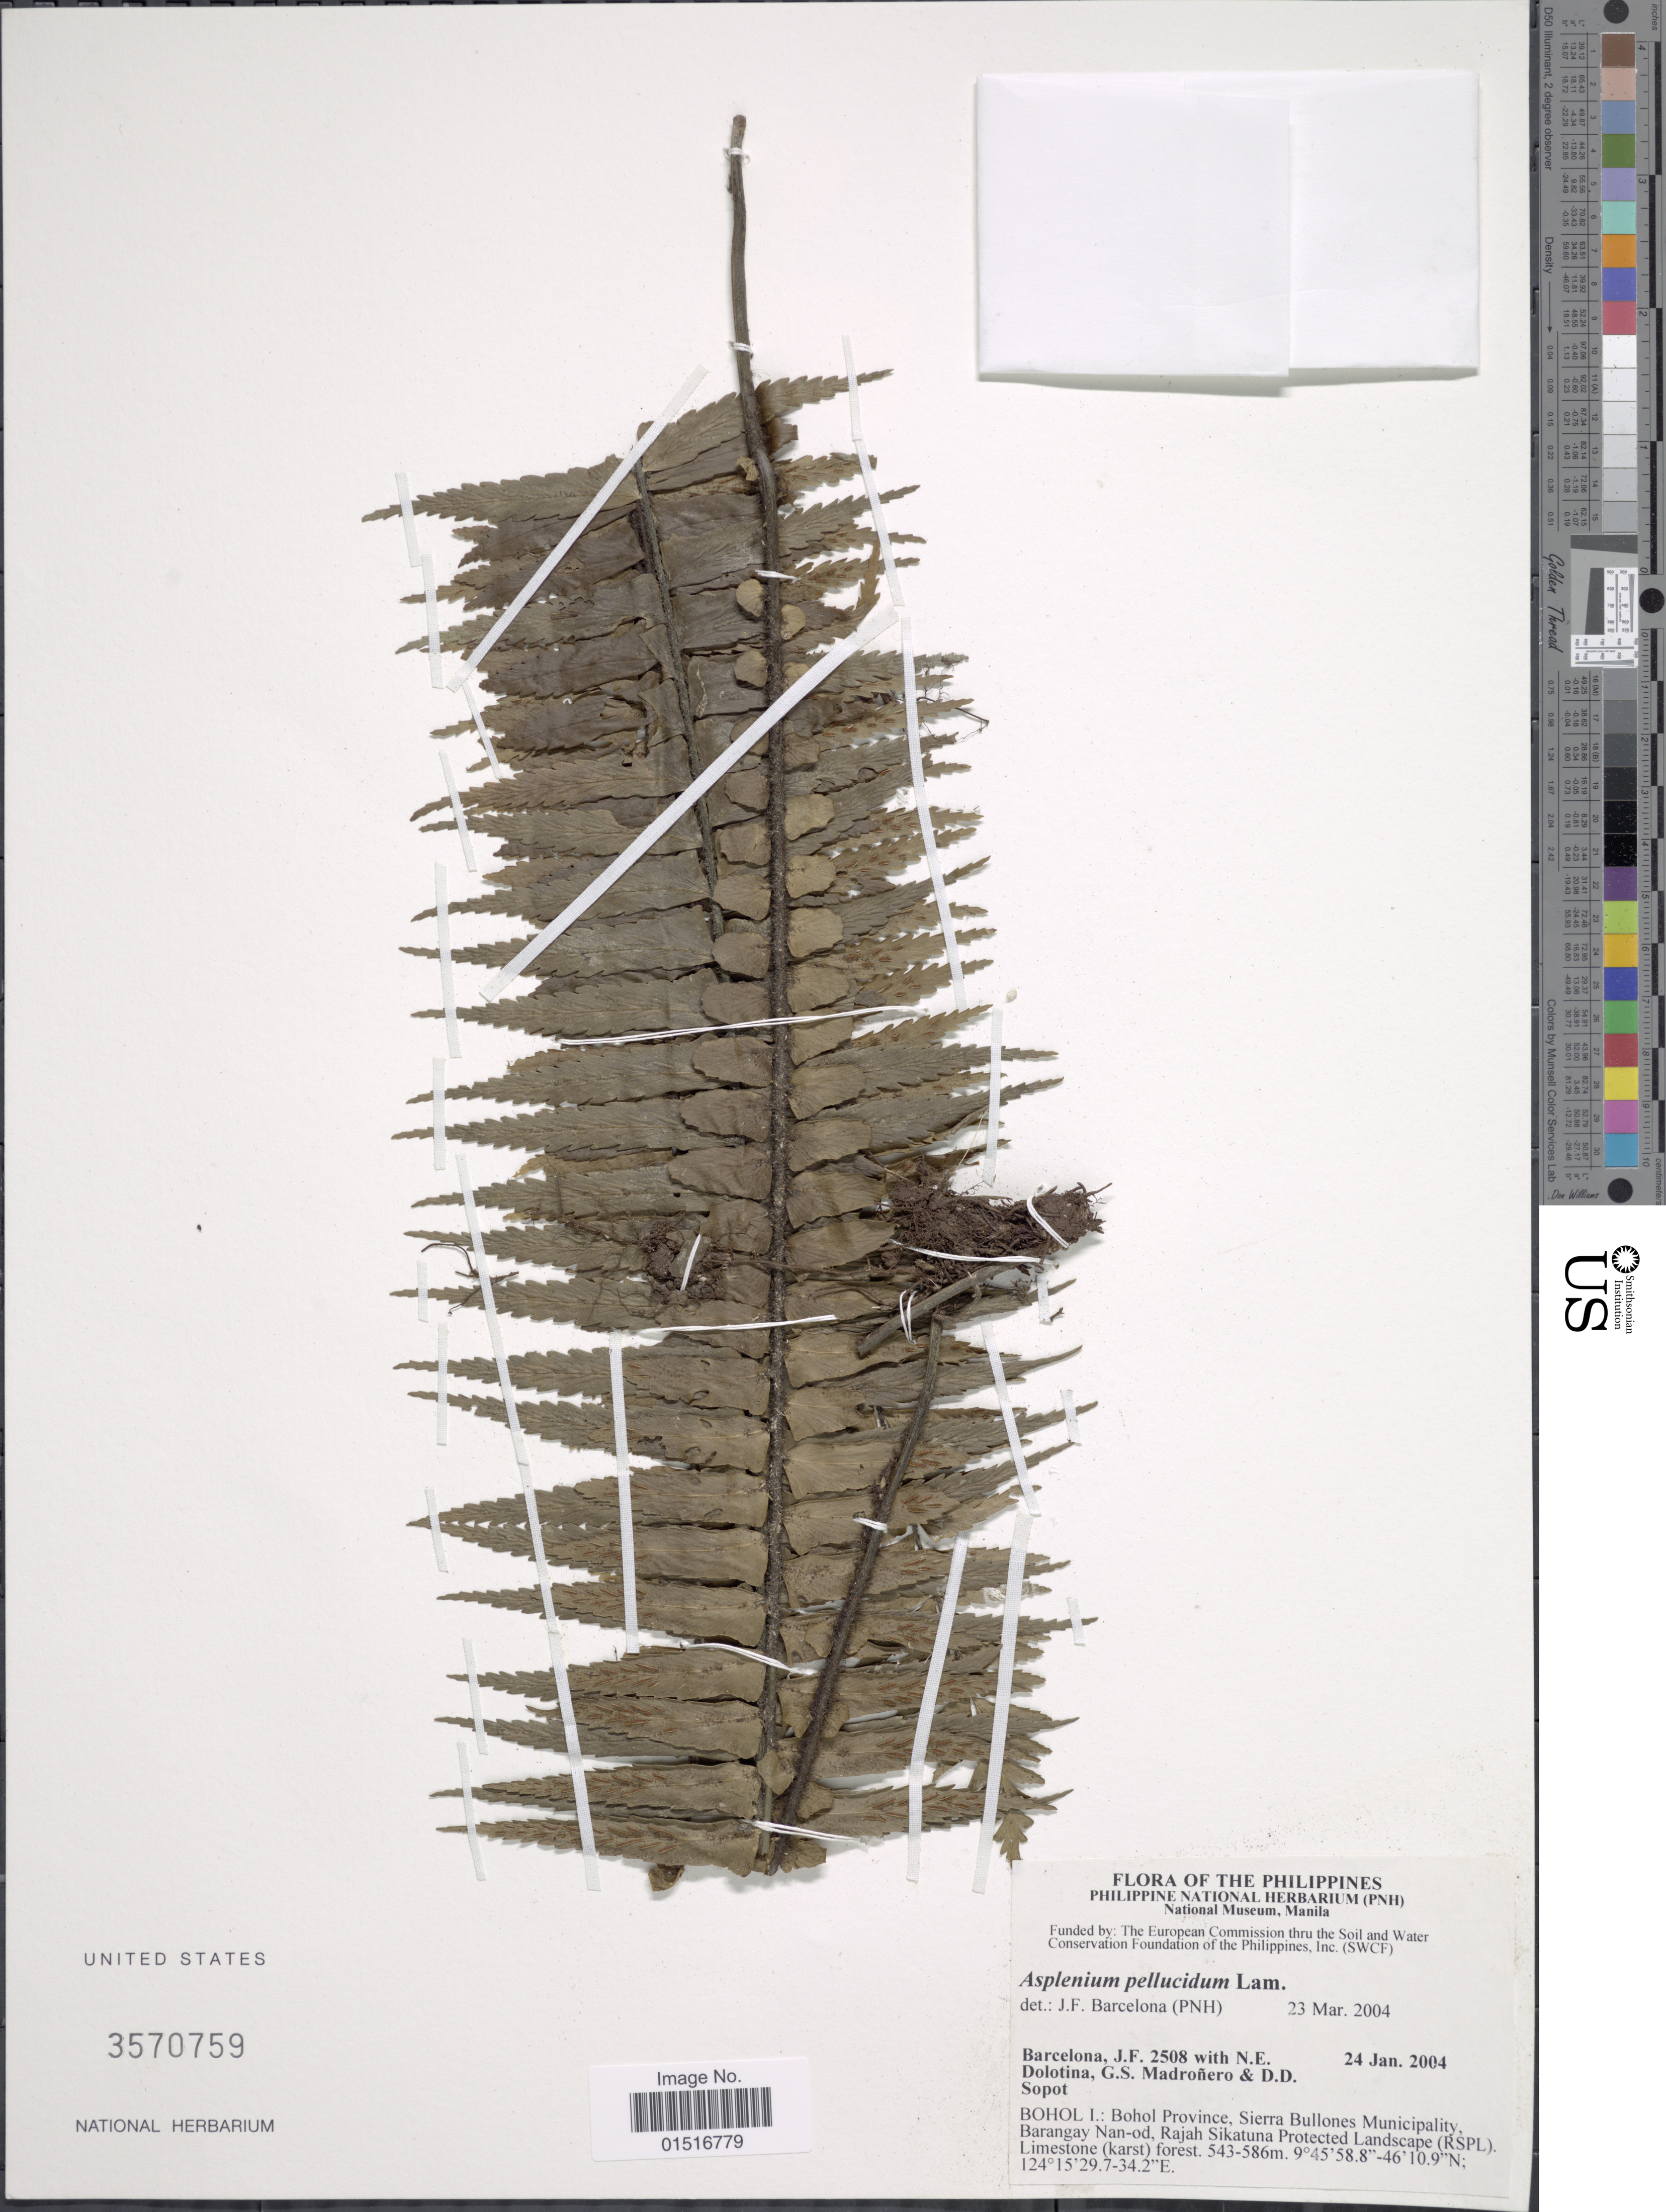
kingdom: Plantae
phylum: Tracheophyta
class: Polypodiopsida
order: Polypodiales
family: Aspleniaceae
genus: Asplenium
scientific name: Asplenium pellucidum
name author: Lam.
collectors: J. F. Barcelona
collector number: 2508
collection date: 2004-03-23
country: Philippines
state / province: Central Visayas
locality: Bohol I.: Bohol Province, Sierra Bullones Municipality, Barangay Nan-od, Rajah Sikatuna Protected Landscape (RSPL). Limestone (karst) forest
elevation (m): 543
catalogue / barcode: US 3570759